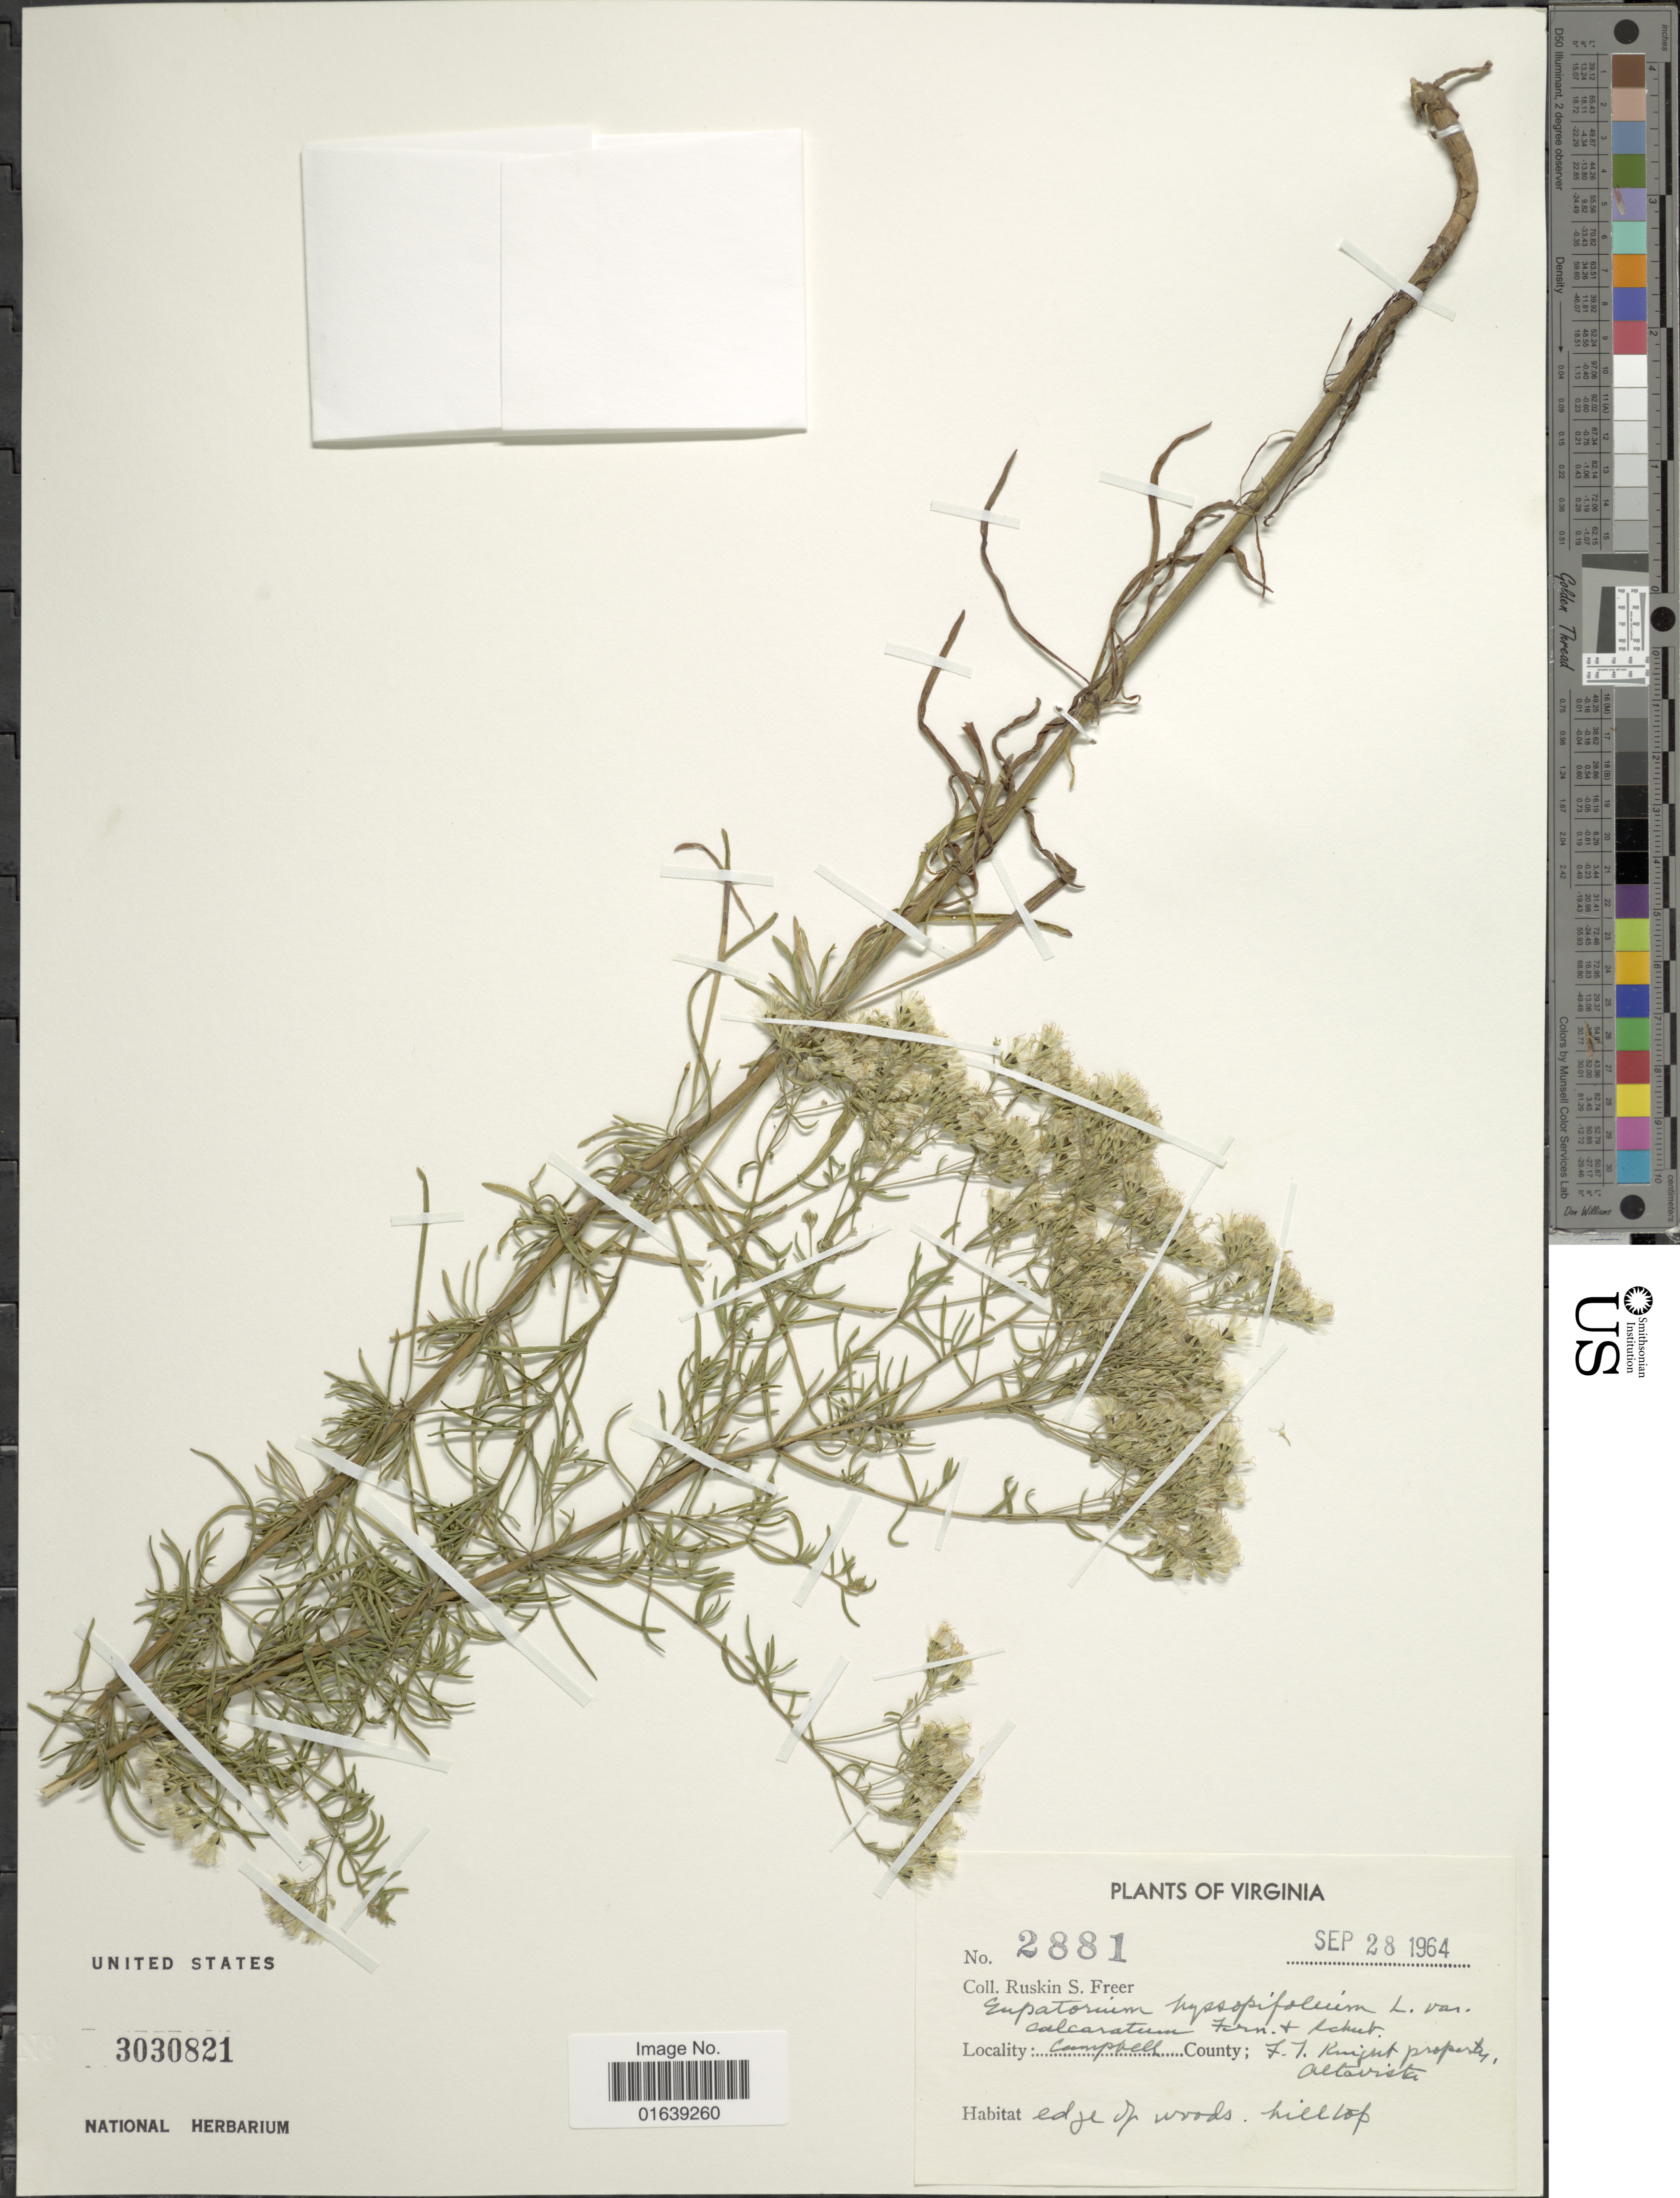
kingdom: Plantae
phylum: Tracheophyta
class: Magnoliopsida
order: Asterales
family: Asteraceae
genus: Eupatorium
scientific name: Eupatorium hyssopifolium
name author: L.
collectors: R. Freer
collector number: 2881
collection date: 1964-09-28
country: United States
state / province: Virginia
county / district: Campbell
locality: Virginia. Campbell. County; F. I. Kingsit. property Alavista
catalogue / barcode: US 3030821